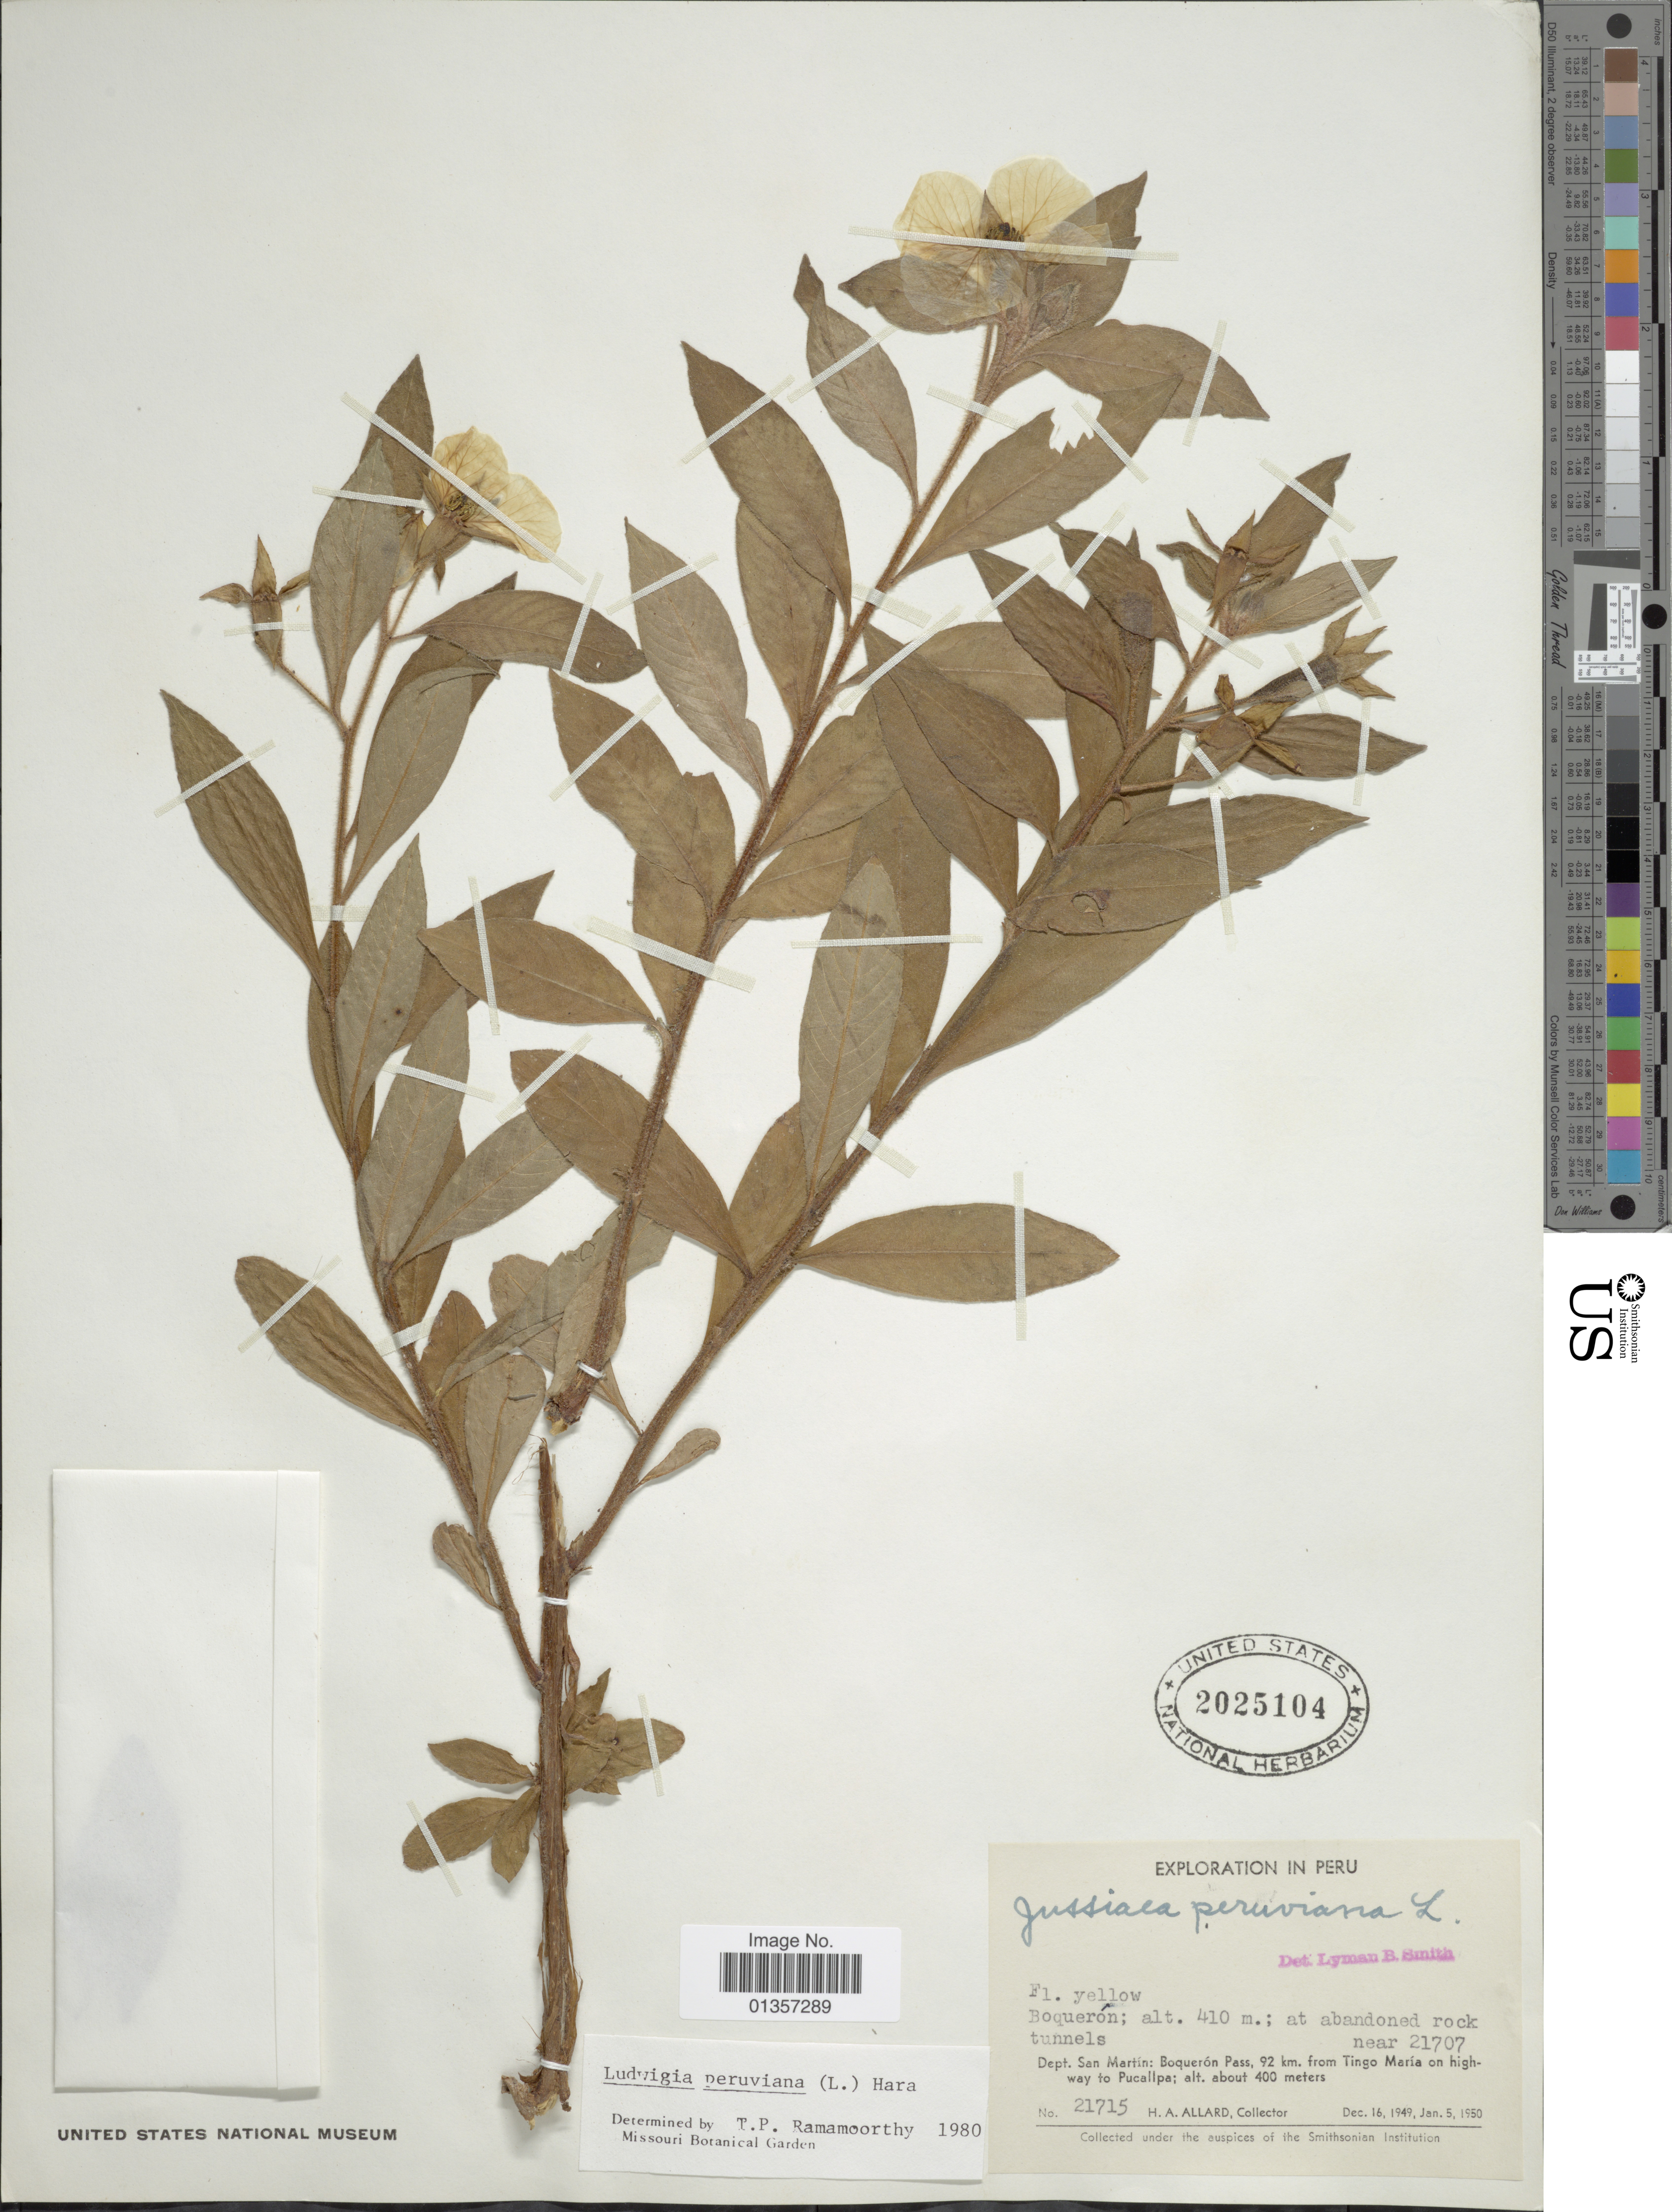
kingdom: Plantae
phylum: Tracheophyta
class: Magnoliopsida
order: Myrtales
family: Onagraceae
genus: Ludwigia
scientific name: Ludwigia peruviana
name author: (L.) H. Hara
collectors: H. A. Allard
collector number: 21715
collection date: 1949-12-16/1950-01-05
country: Peru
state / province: San Martín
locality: Boquerón Pass, 92 km. from Tingo María on highway to Pucallpa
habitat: at abandoned rock tunnels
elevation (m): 400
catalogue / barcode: US 2025104